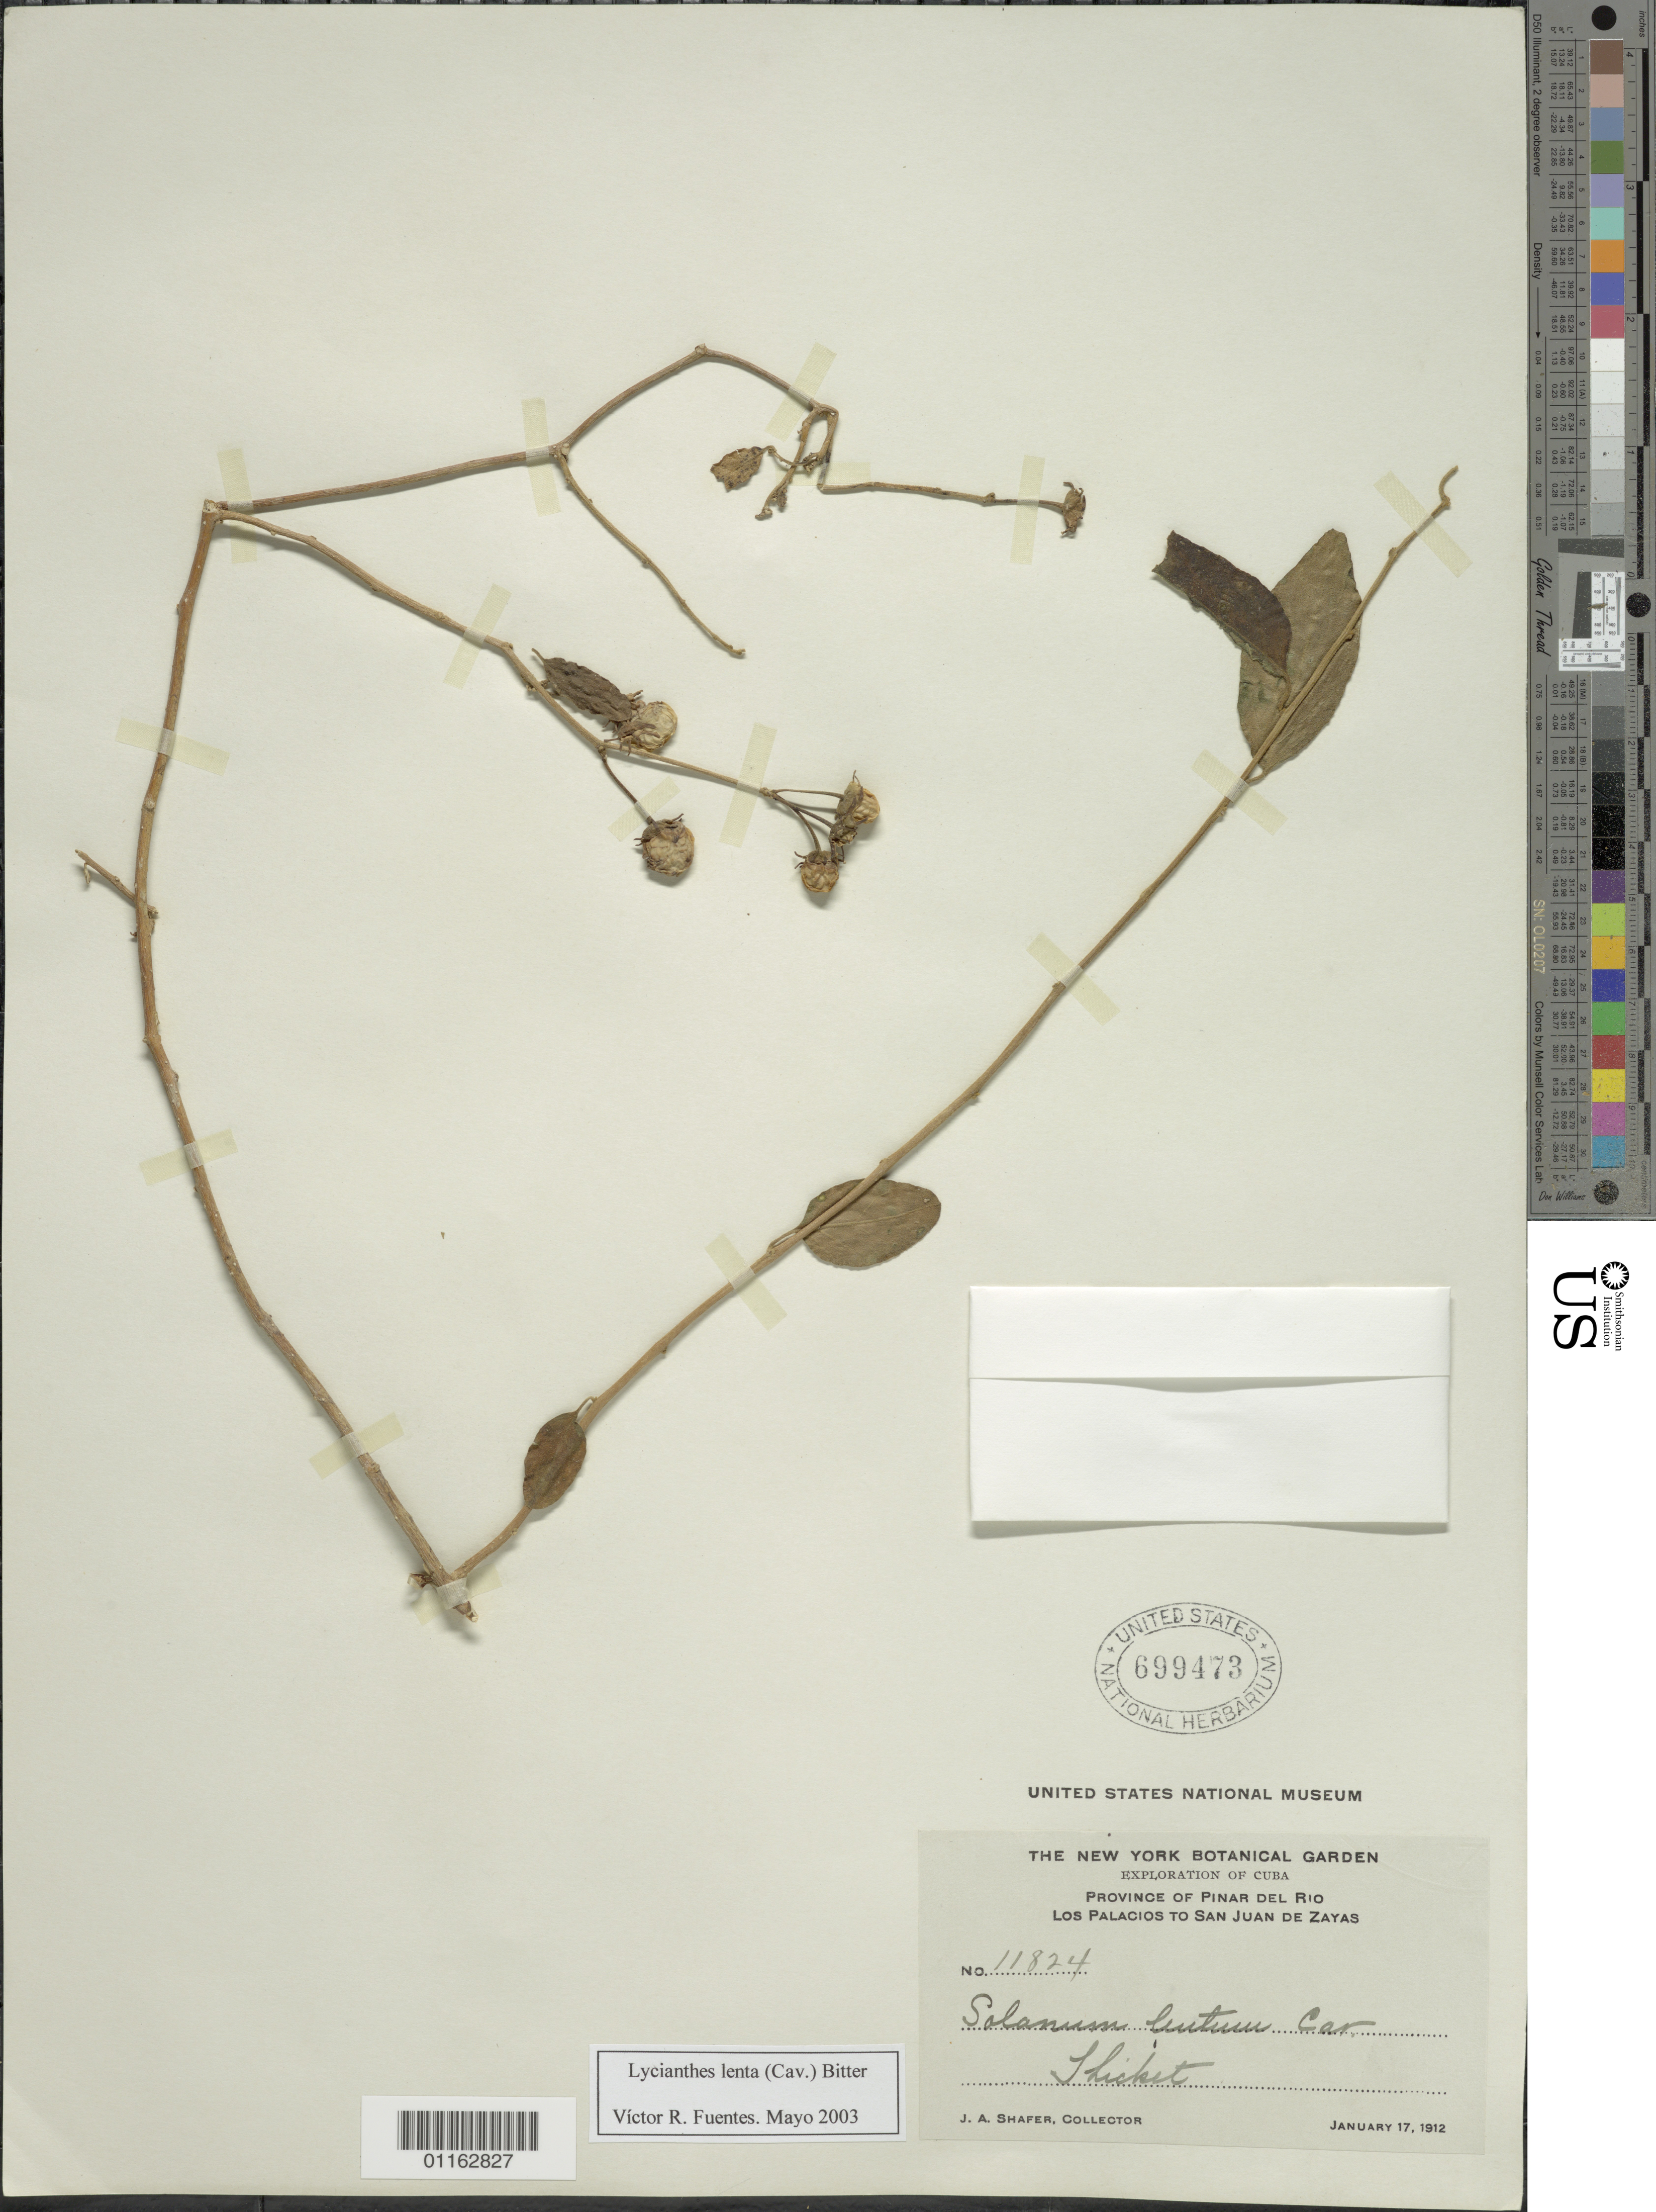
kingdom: Plantae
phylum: Tracheophyta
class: Magnoliopsida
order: Solanales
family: Solanaceae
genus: Lycianthes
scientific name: Lycianthes lenta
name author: (Cav.) Bitter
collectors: J. A. Shafer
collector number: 11824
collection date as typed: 17 Jan 1912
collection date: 1912-01-17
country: Cuba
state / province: Pinar del Rio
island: Cuba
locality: Los Palacios to San Juan de Zayas; thicket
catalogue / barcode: US 699473